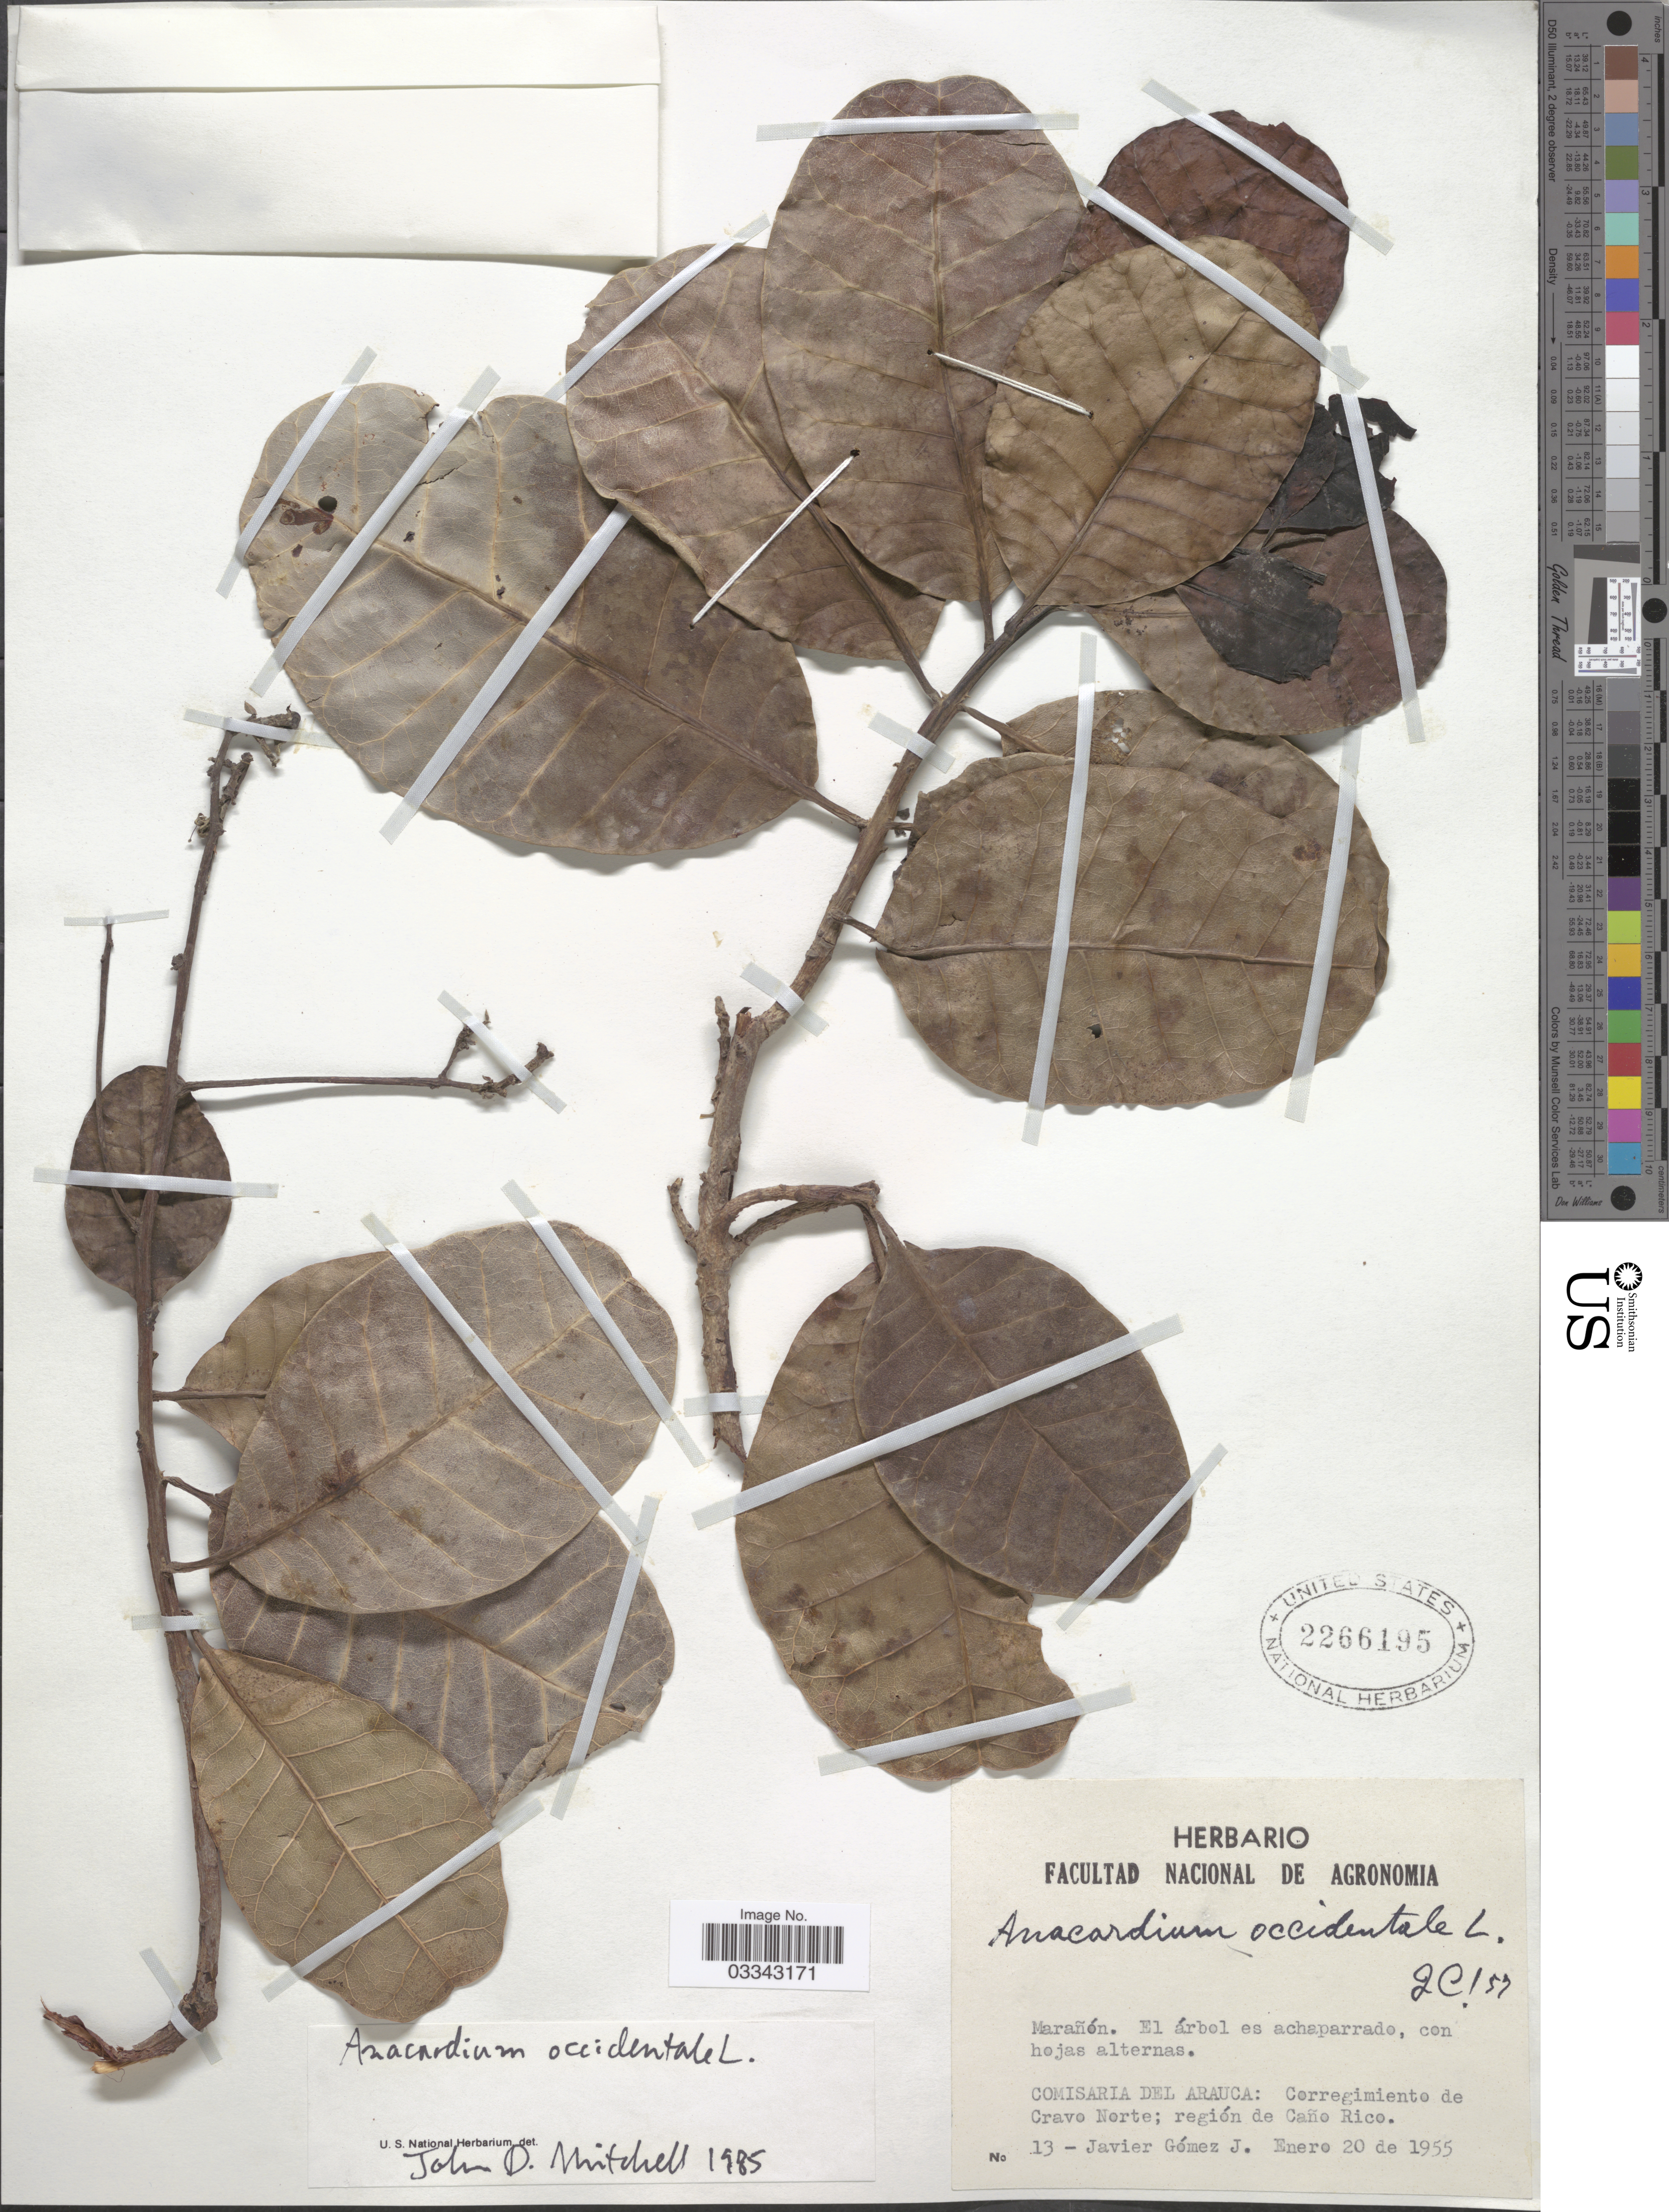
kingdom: Plantae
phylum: Tracheophyta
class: Magnoliopsida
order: Sapindales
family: Anacardiaceae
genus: Anacardium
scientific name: Anacardium occidentale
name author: L.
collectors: G. Javier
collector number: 13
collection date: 1955-01-20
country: Colombia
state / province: Arauca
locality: Comisaria Del Arauca: Corregimiento de Cravo Norte; región de Caño Rico.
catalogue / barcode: US 2266195